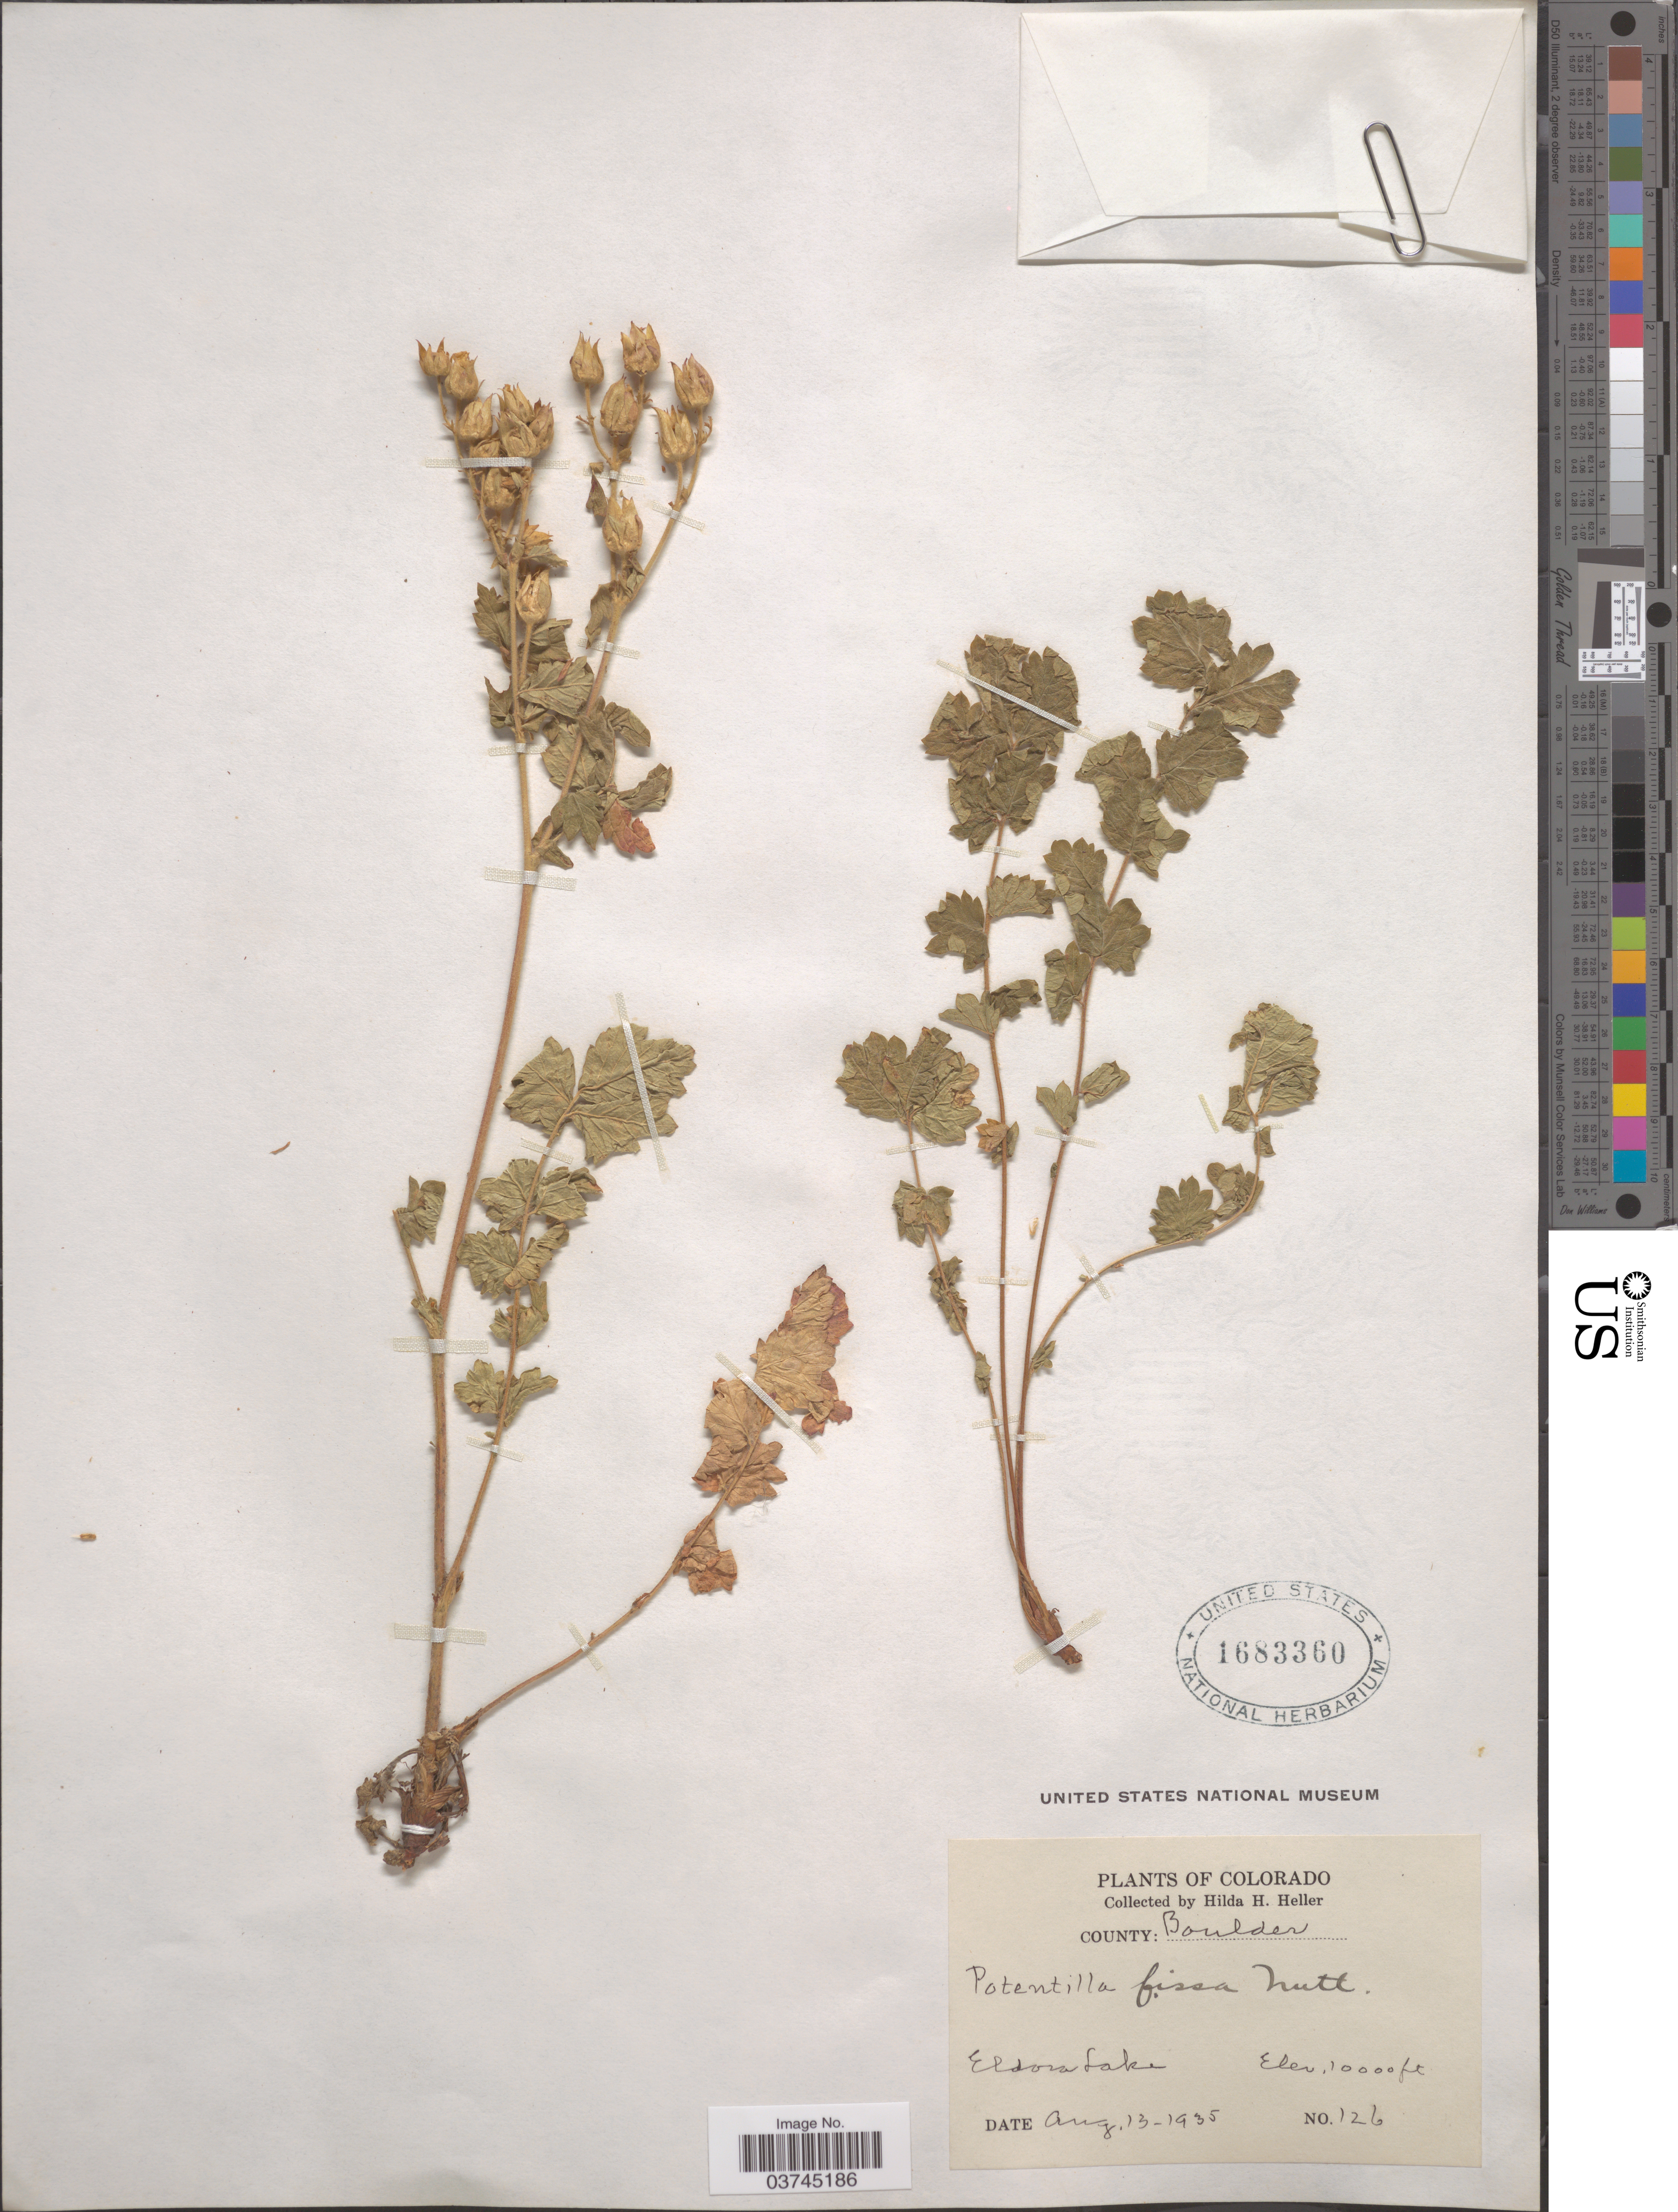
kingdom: Plantae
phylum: Tracheophyta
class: Magnoliopsida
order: Rosales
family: Rosaceae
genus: Drymocallis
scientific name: Drymocallis fissa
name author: (Nutt.) Rydb.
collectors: H. H. Heller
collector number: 126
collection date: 1935-08-13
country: United States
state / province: Colorado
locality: County: Boulder. Eldora Lake.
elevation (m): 3048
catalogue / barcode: US 1683360